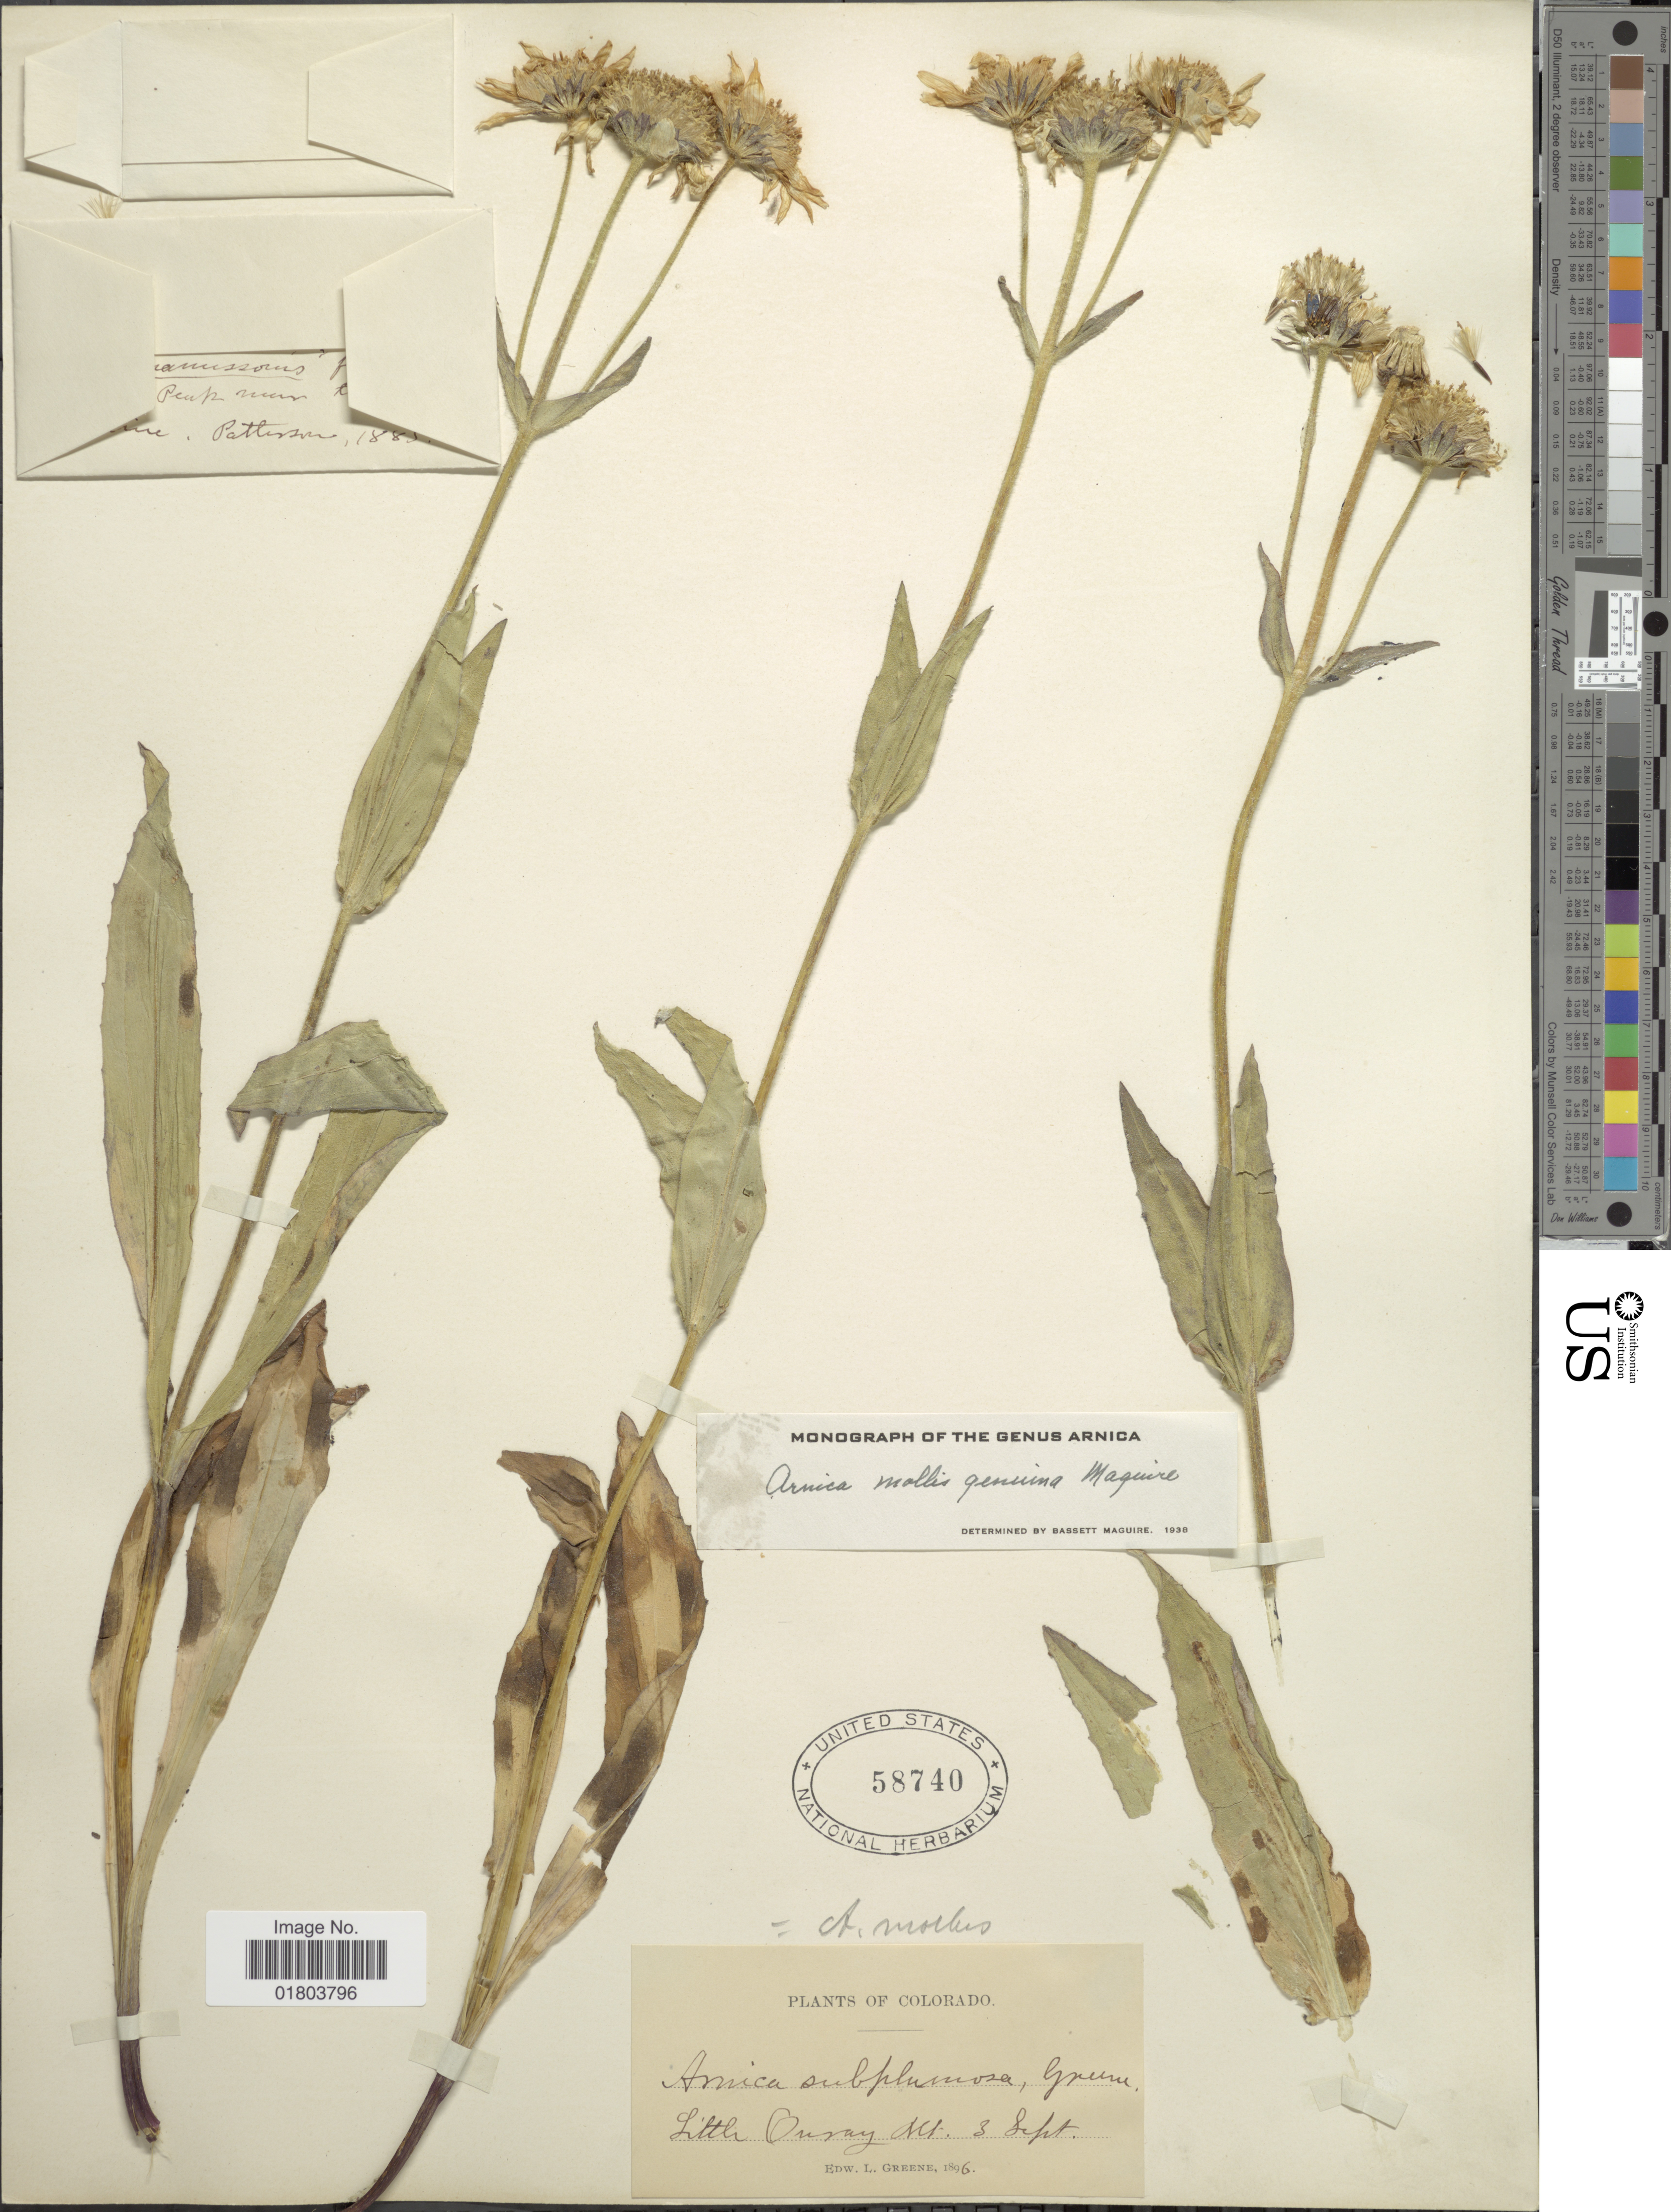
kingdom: Plantae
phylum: Tracheophyta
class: Magnoliopsida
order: Asterales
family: Asteraceae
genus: Arnica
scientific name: Arnica mollis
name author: Hook.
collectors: E. L. Greene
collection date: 1896-09-03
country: United States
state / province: Colorado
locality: Little Ouray Mt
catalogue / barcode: US 58740